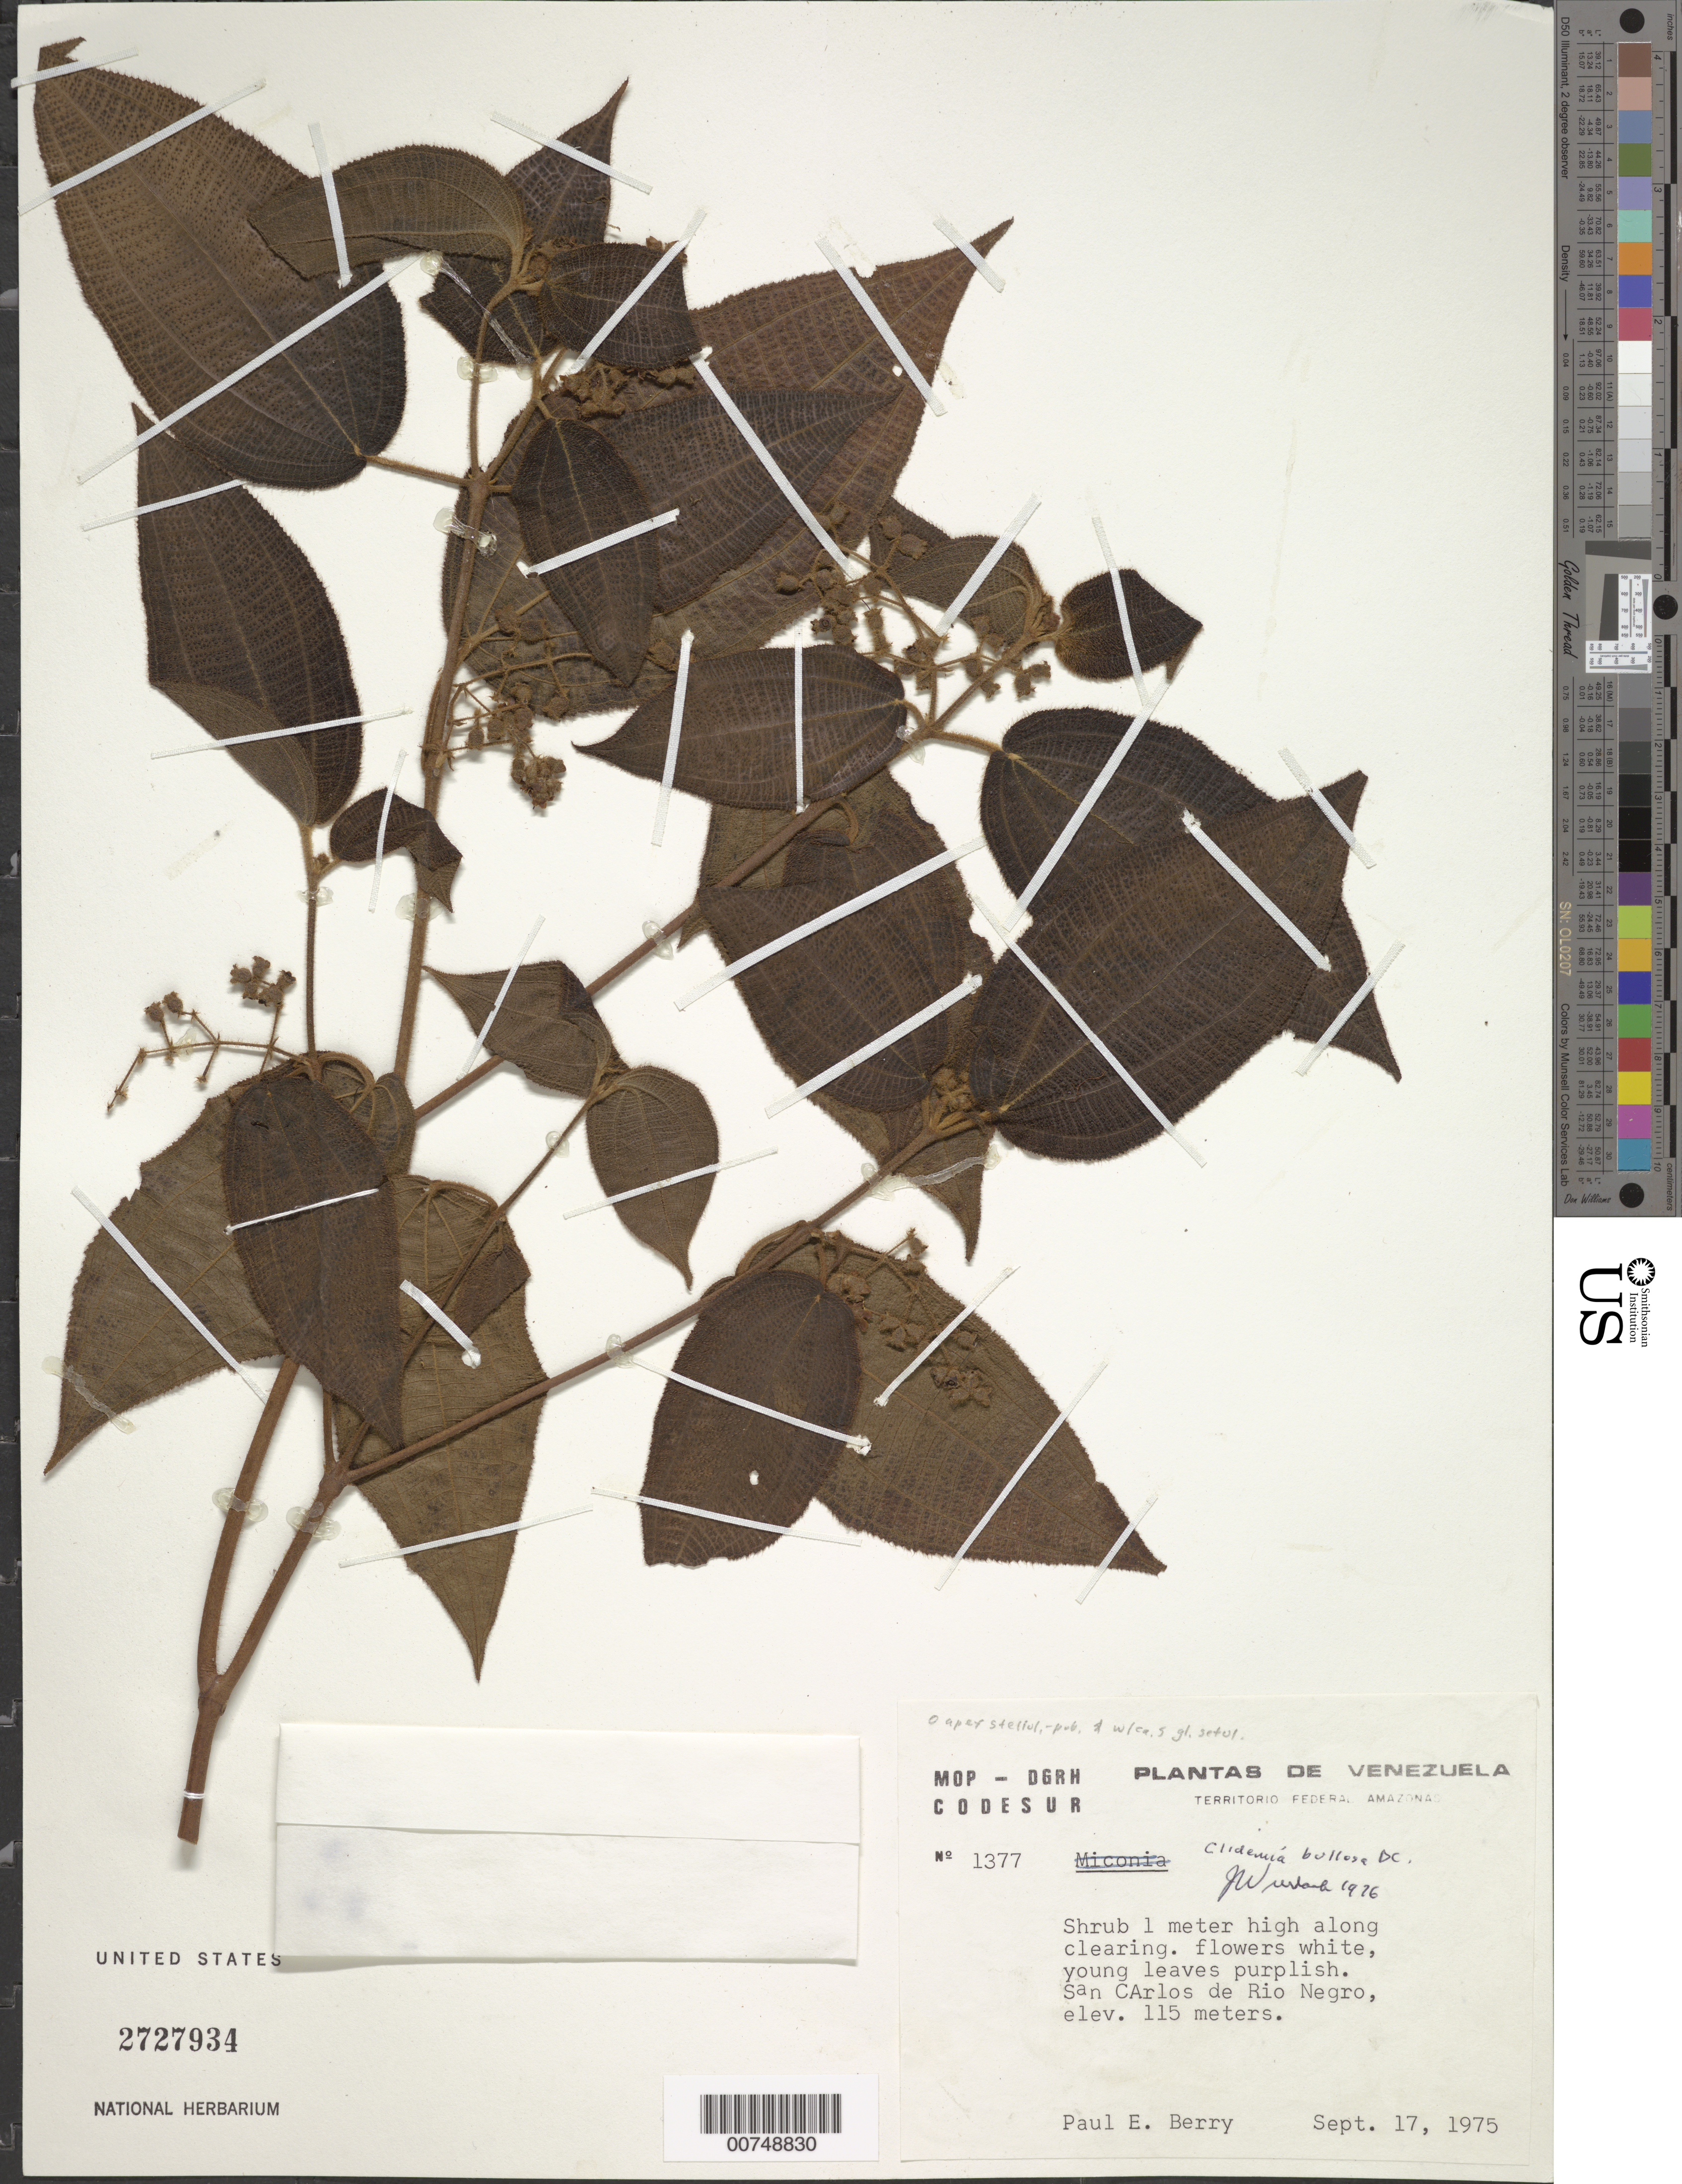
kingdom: Plantae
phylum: Tracheophyta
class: Magnoliopsida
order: Myrtales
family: Melastomataceae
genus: Clidemia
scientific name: Clidemia bullosa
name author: DC.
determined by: Wurdack, John J., (US), US (UNITED STATES)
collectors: P. E. Berry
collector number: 1377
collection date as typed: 17-Sep-75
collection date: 1975-09-17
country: Venezuela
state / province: Amazonas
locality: San Carlos de Río Negro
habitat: Along clearing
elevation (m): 115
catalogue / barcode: US 2727934